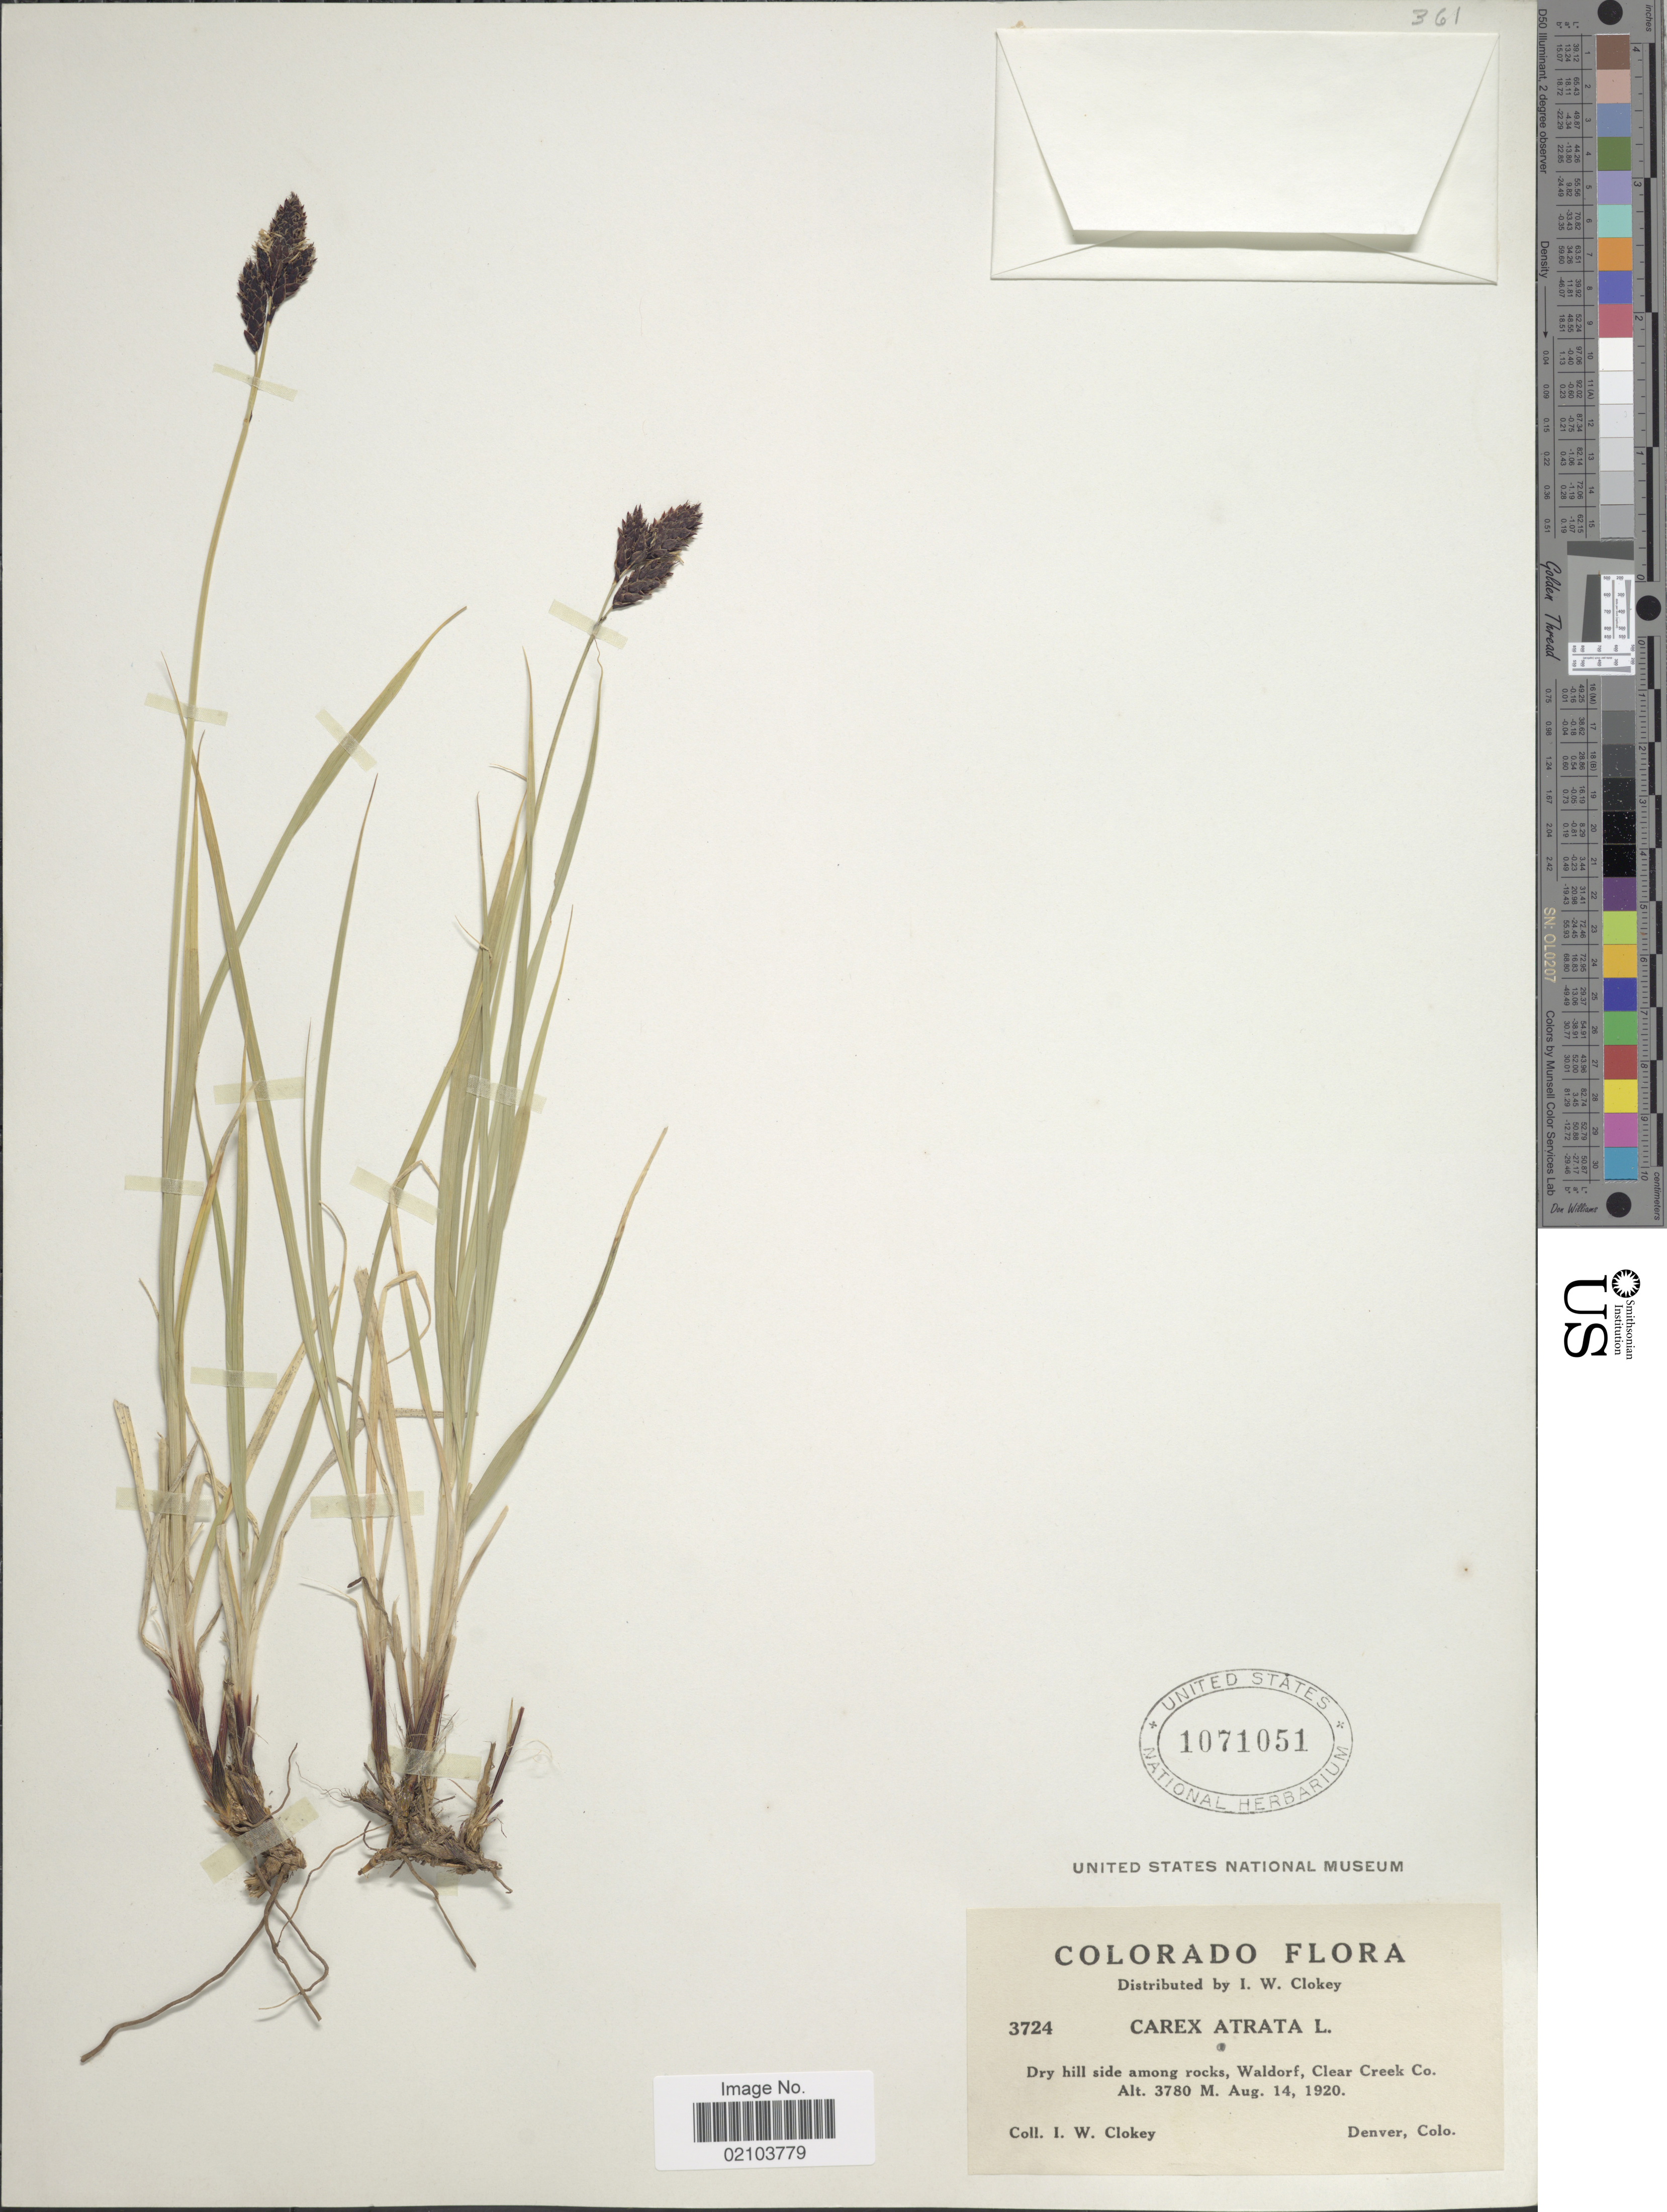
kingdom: Plantae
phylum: Tracheophyta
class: Liliopsida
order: Poales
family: Cyperaceae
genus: Carex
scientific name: Carex atrata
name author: L.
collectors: I. W. Clokey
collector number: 3724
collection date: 1920-08-14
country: United States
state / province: Colorado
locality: Waldorf, Clear Creek Co.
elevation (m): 3780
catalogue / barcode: US 1071051